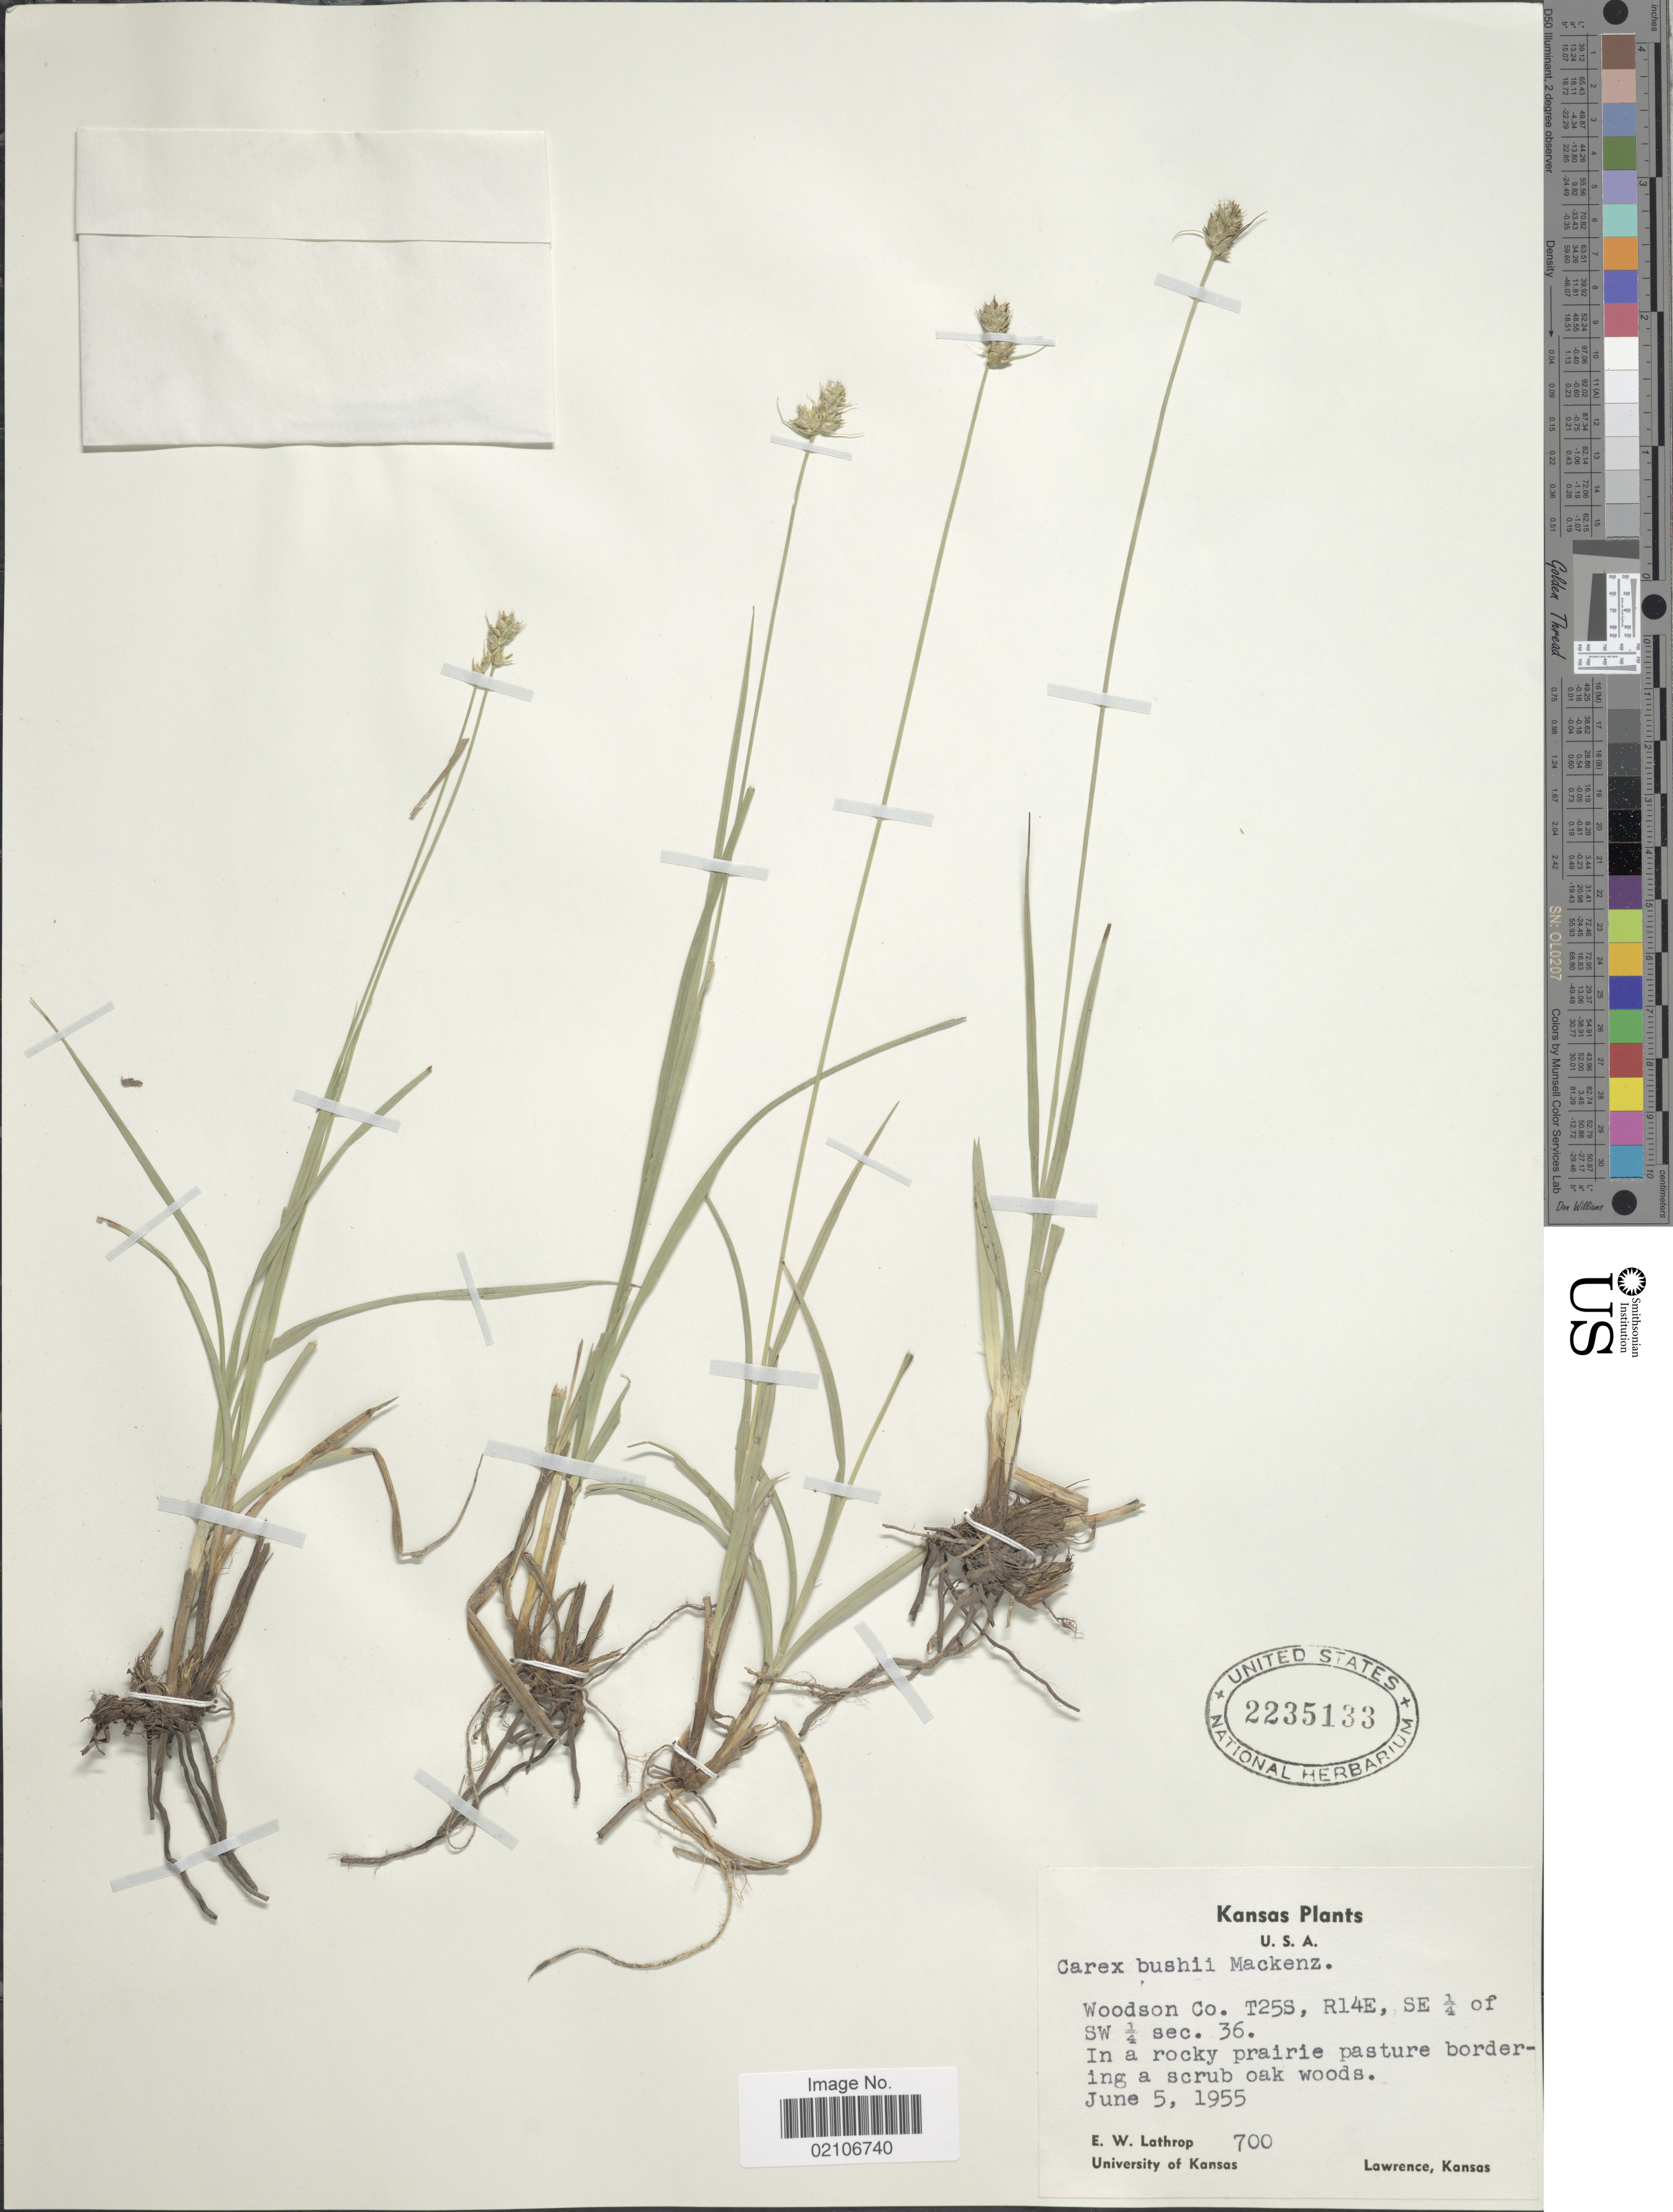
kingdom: Plantae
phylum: Tracheophyta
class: Liliopsida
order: Poales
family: Cyperaceae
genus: Carex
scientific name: Carex bushii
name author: Mack.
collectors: E. W. Lathrop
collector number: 700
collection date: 1955-06-05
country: United States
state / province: Kansas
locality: Woodson Co. T25S, R14E, SE ¼ of SW ¼ sec. 36. In a rocky prairie pasture bordering a scrub oak woods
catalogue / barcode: US 2235133